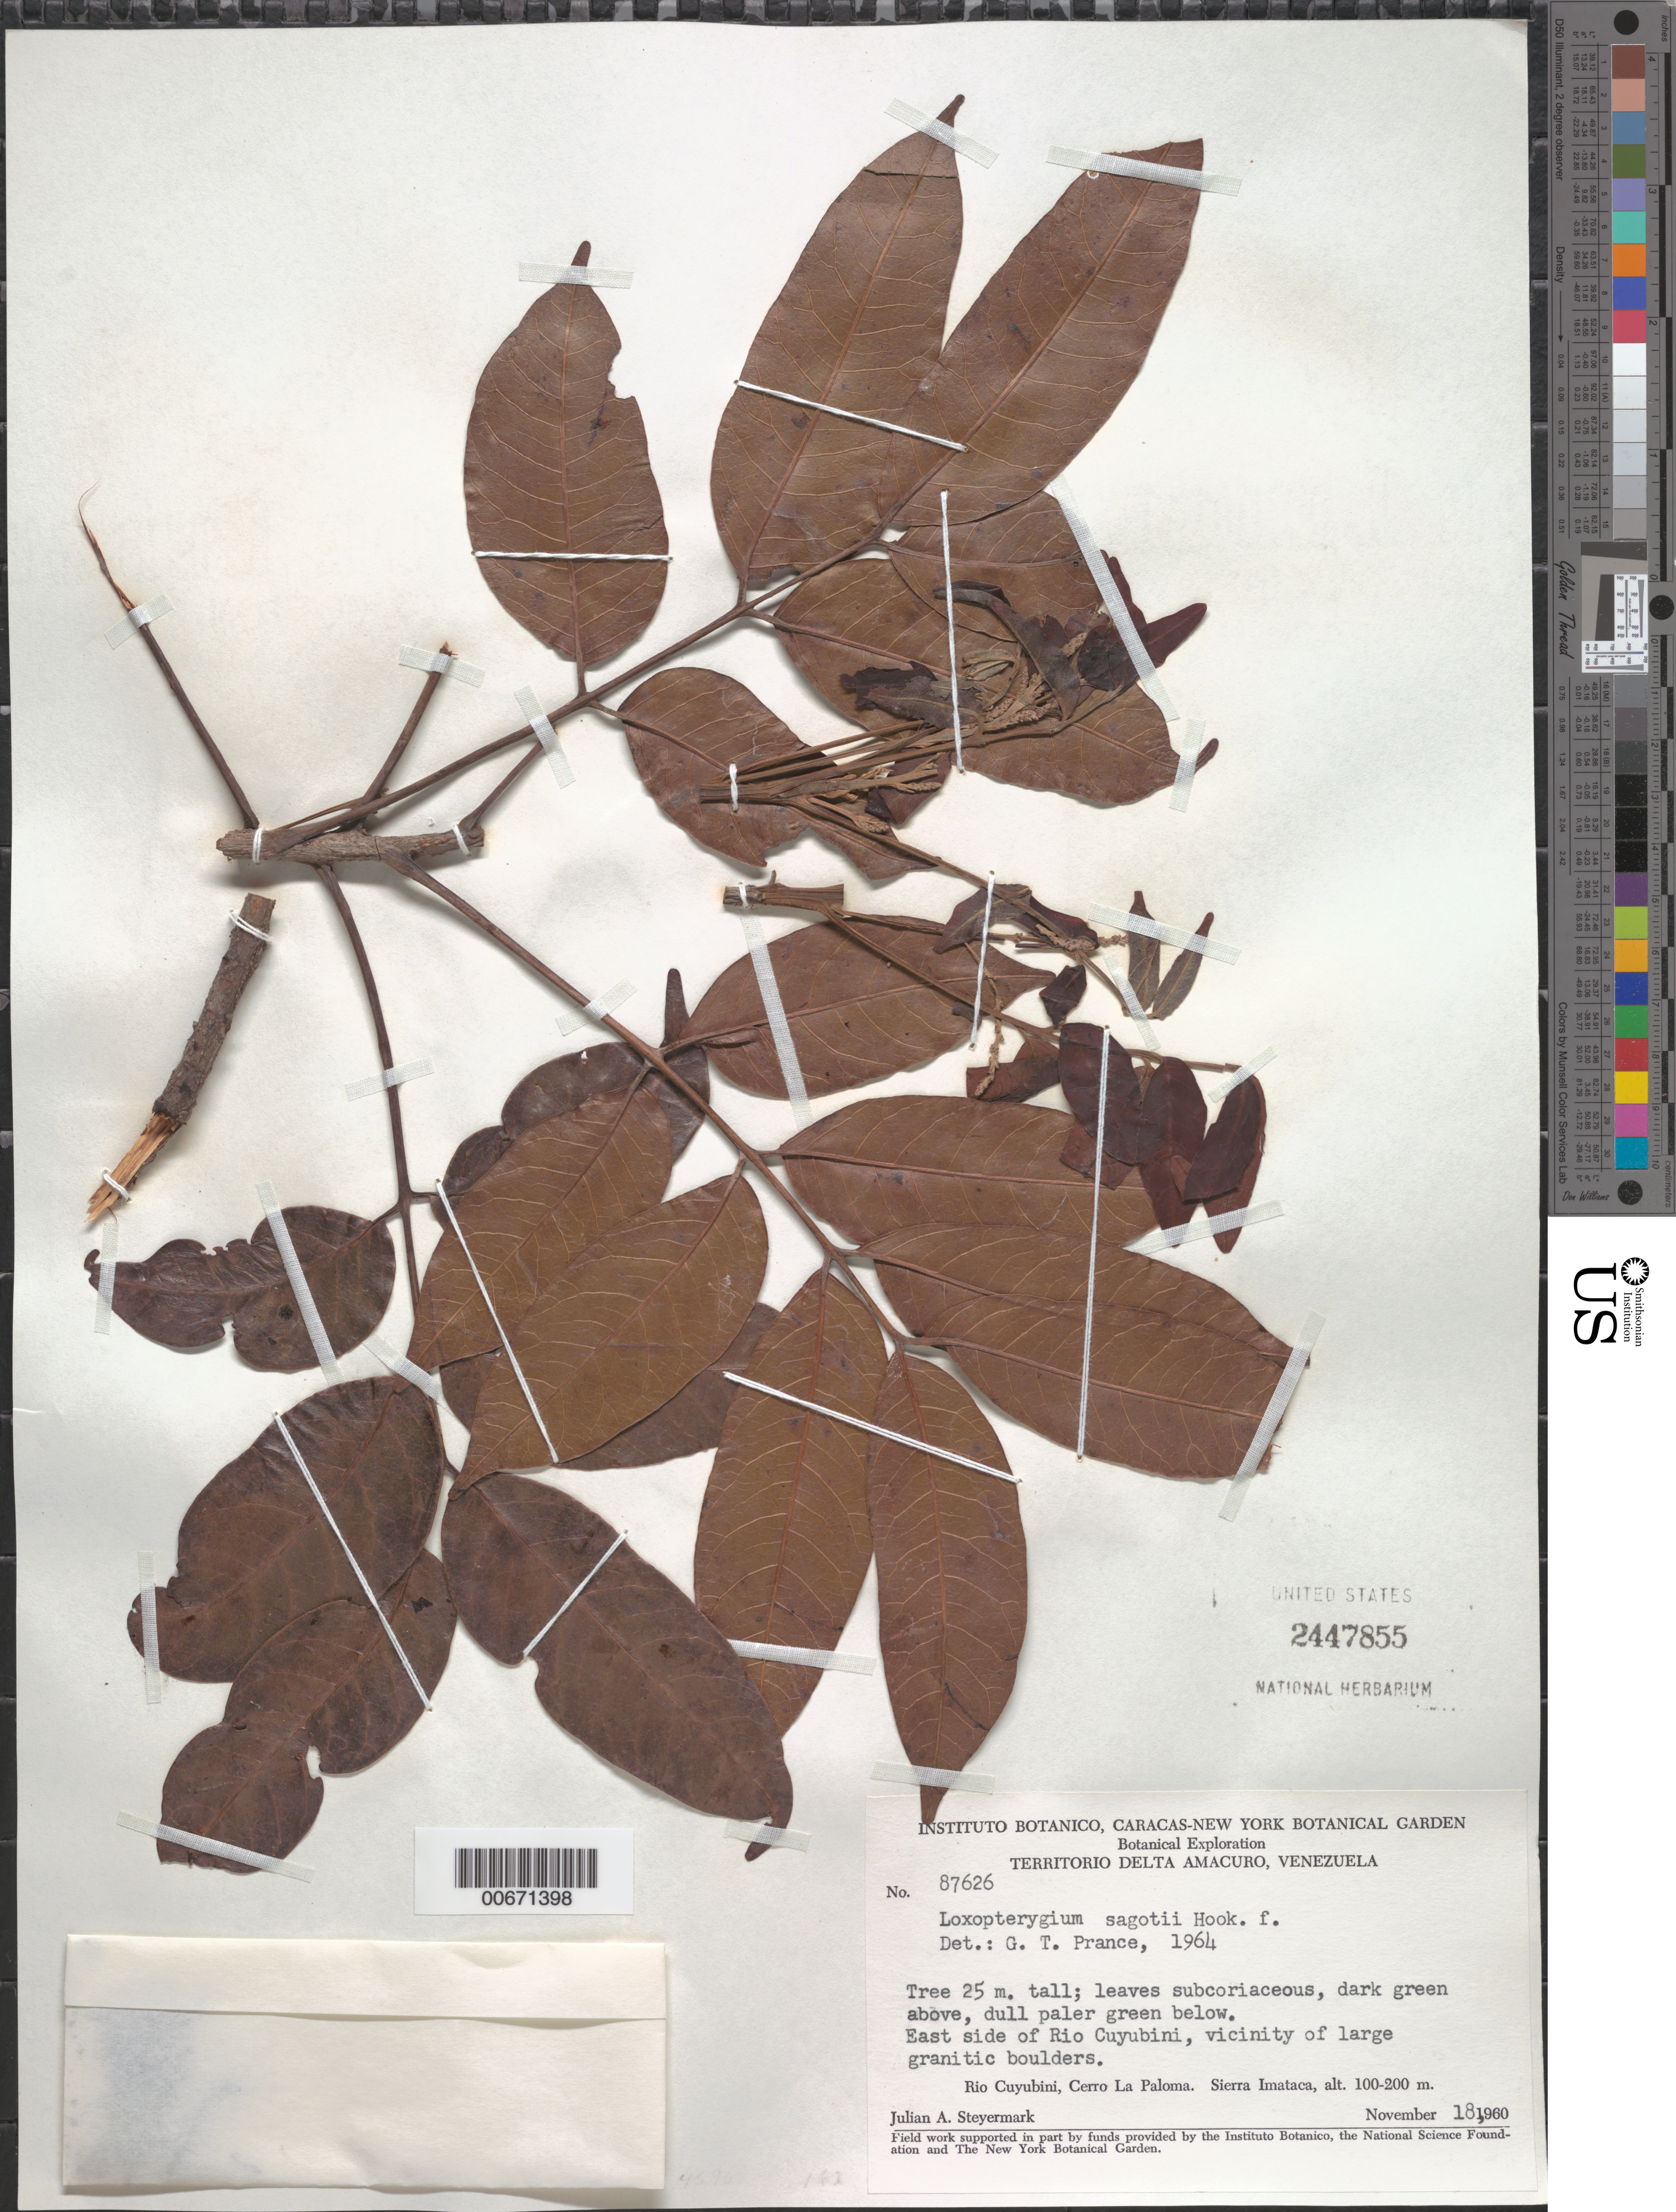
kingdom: Plantae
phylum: Tracheophyta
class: Magnoliopsida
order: Sapindales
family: Anacardiaceae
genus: Loxopterygium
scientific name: Loxopterygium sagotii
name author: Hook. f.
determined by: Prance, G. T.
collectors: J. Steyermark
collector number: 87626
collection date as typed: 18-Nov-60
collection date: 1960-11-18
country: Venezuela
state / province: Delta Amacuro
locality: Río Cuyubini, E side; Cerro La Paloma, Sierra Imataca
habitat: East side of Rio Cuyubini, vicinity of large granitic boulders.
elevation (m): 100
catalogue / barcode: US 2447855